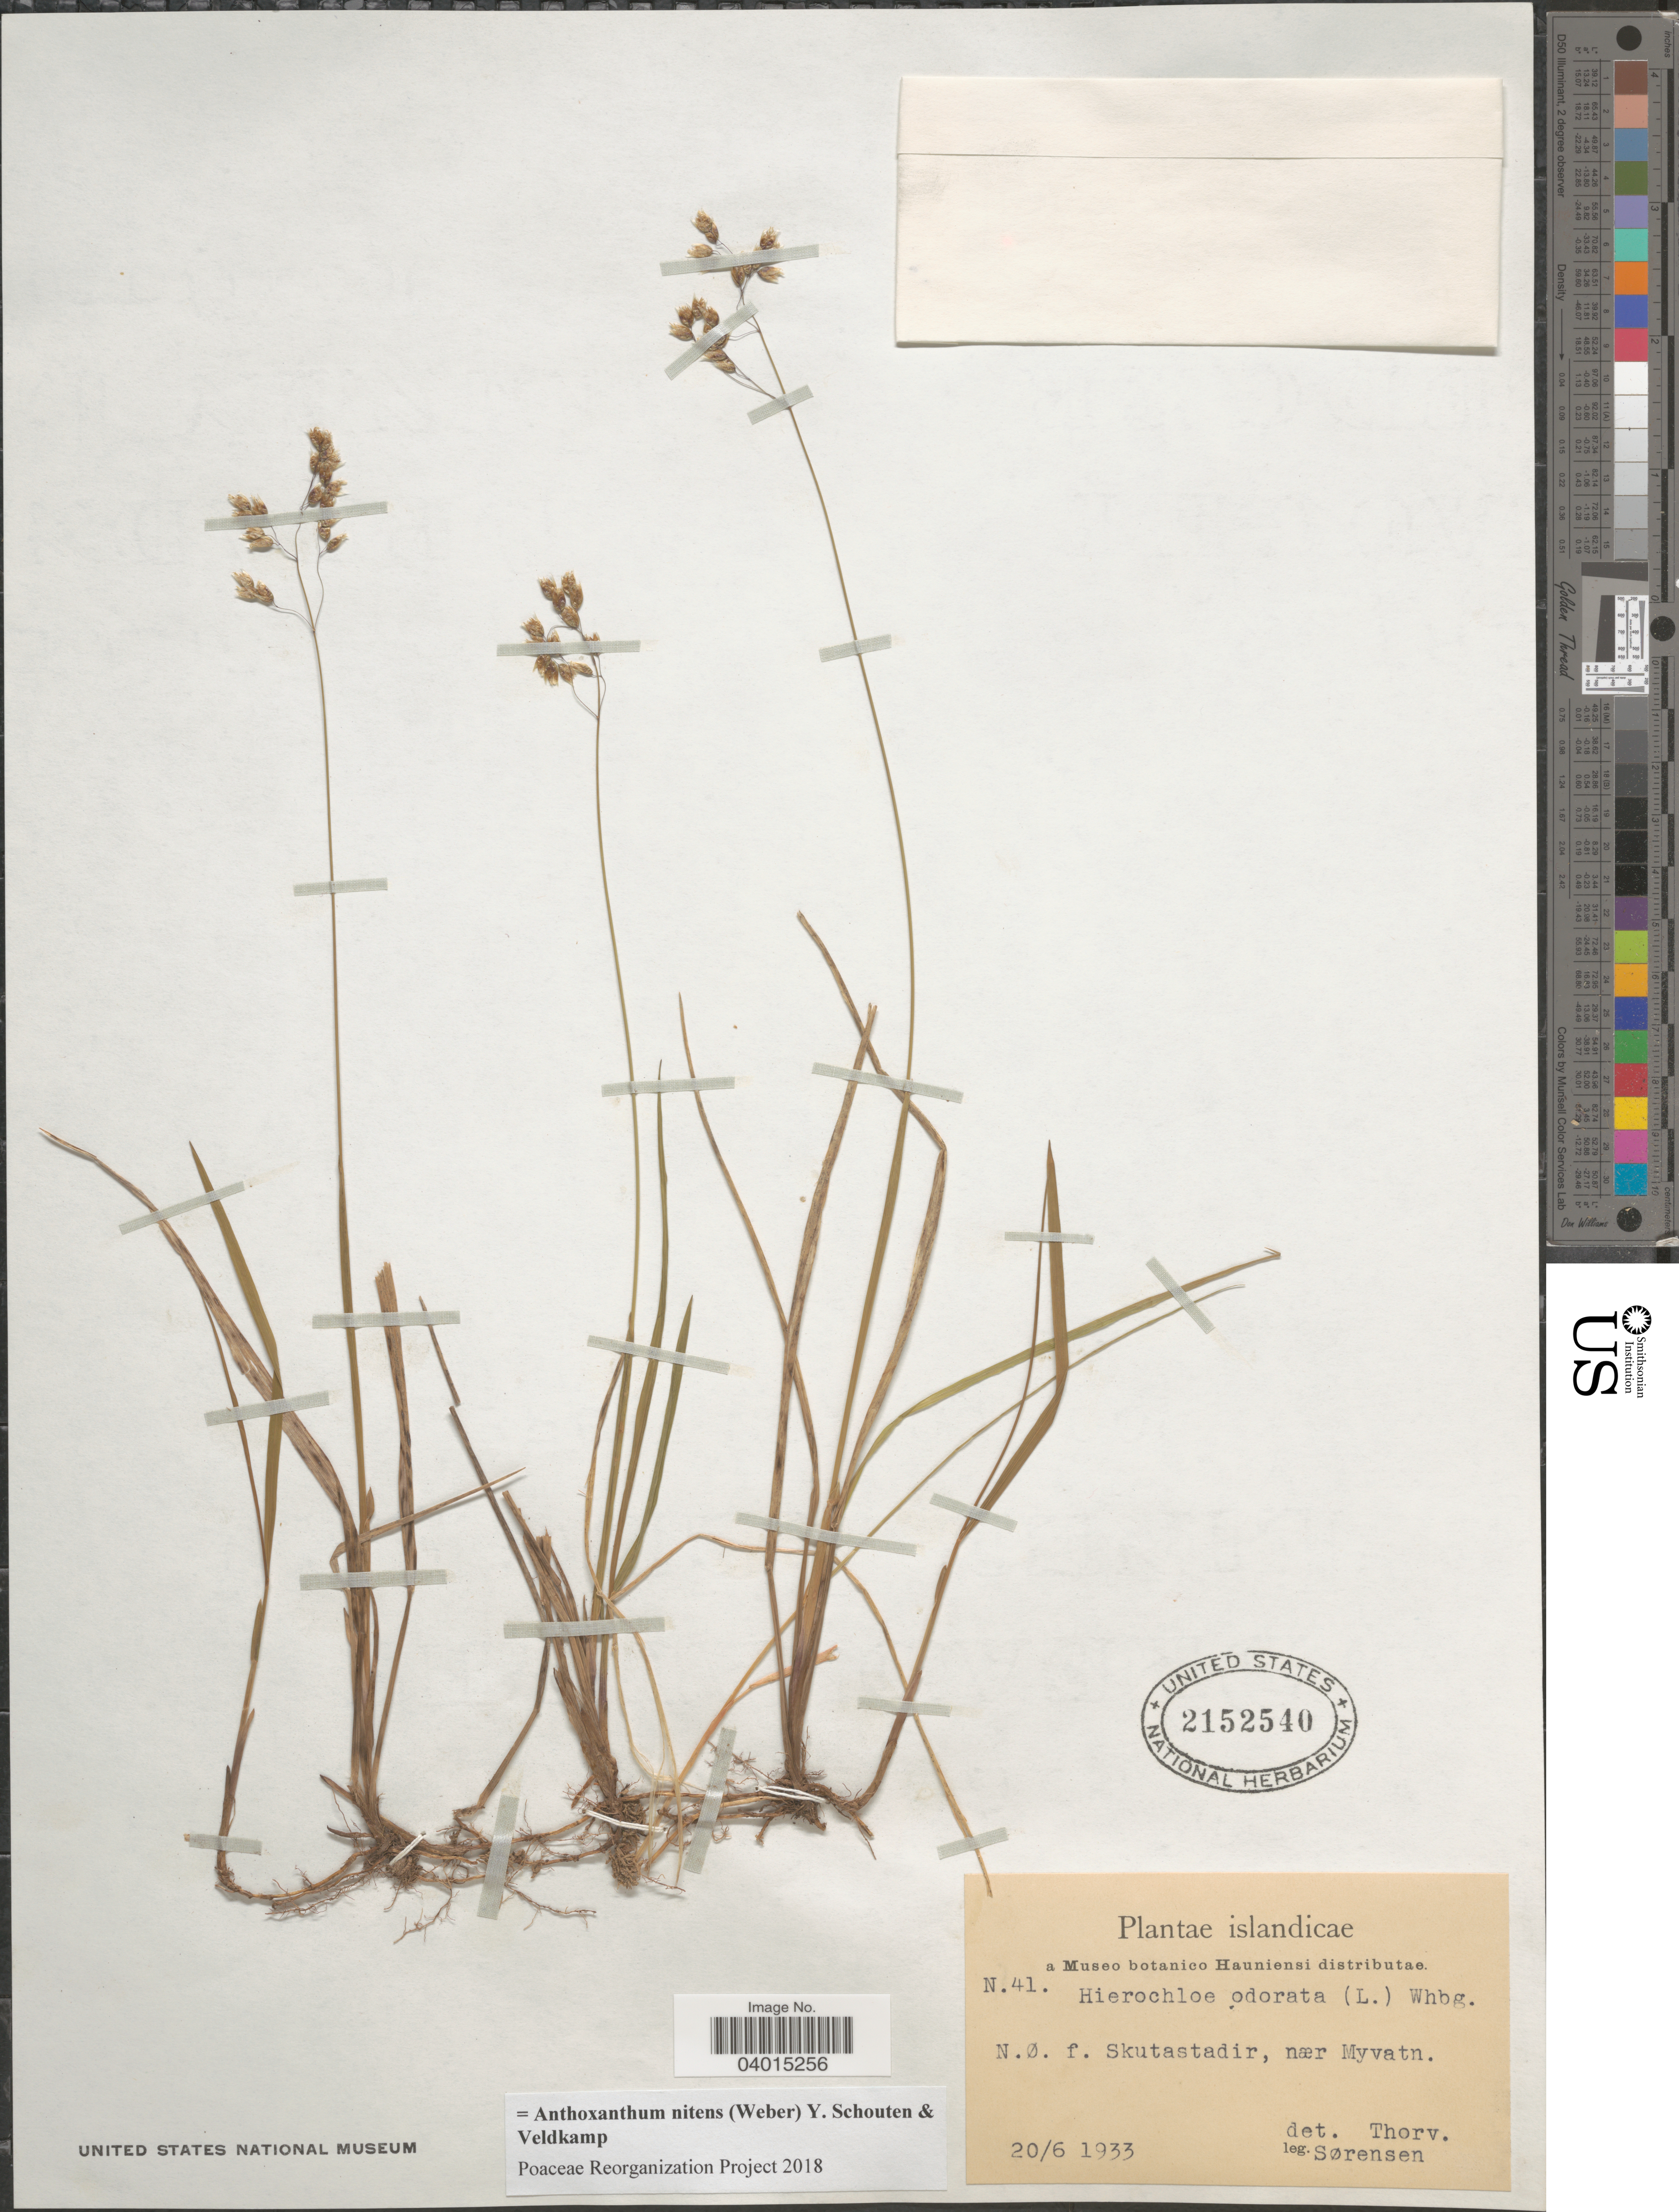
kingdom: Plantae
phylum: Tracheophyta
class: Liliopsida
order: Poales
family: Poaceae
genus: Anthoxanthum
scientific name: Anthoxanthum nitens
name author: (G.H. Weber) R.T.A. Schouten & Veldkamp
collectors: Sørensen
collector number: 41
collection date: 1933-06-20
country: Iceland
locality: Islandicae. N.Ø. f. Skutastadir, nær Myvatn.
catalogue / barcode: US 2152540